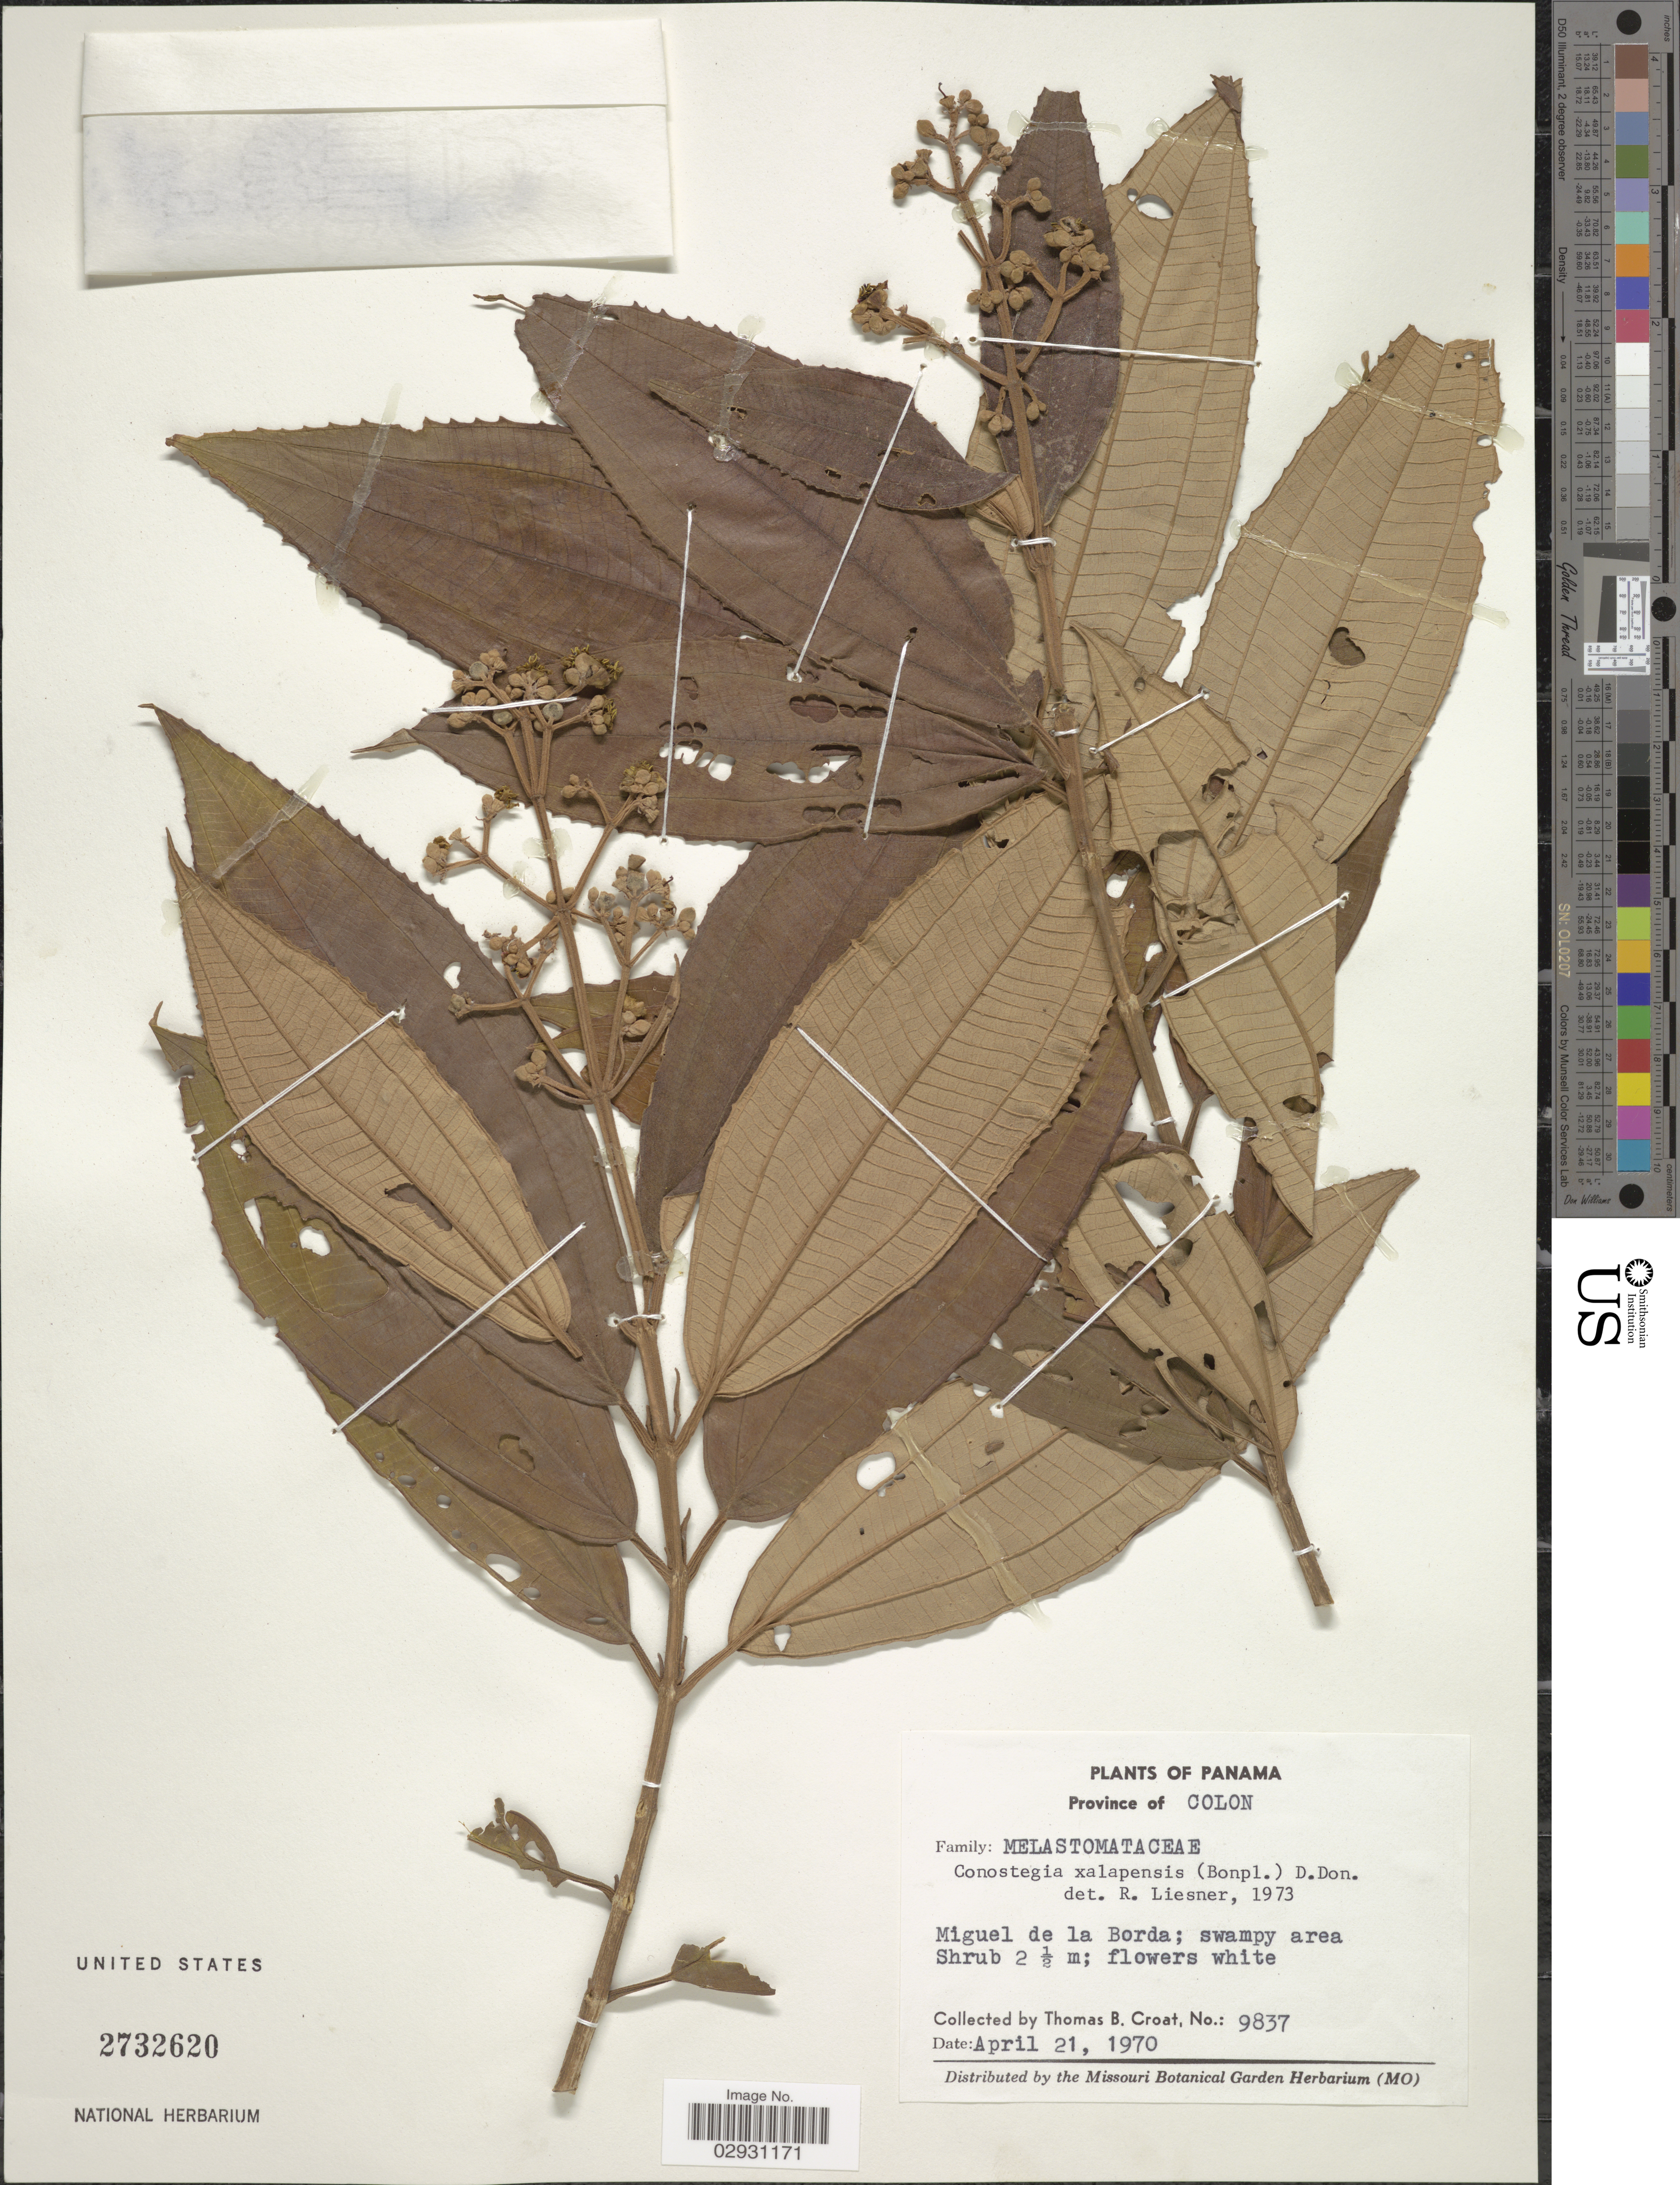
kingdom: Plantae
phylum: Tracheophyta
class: Magnoliopsida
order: Myrtales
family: Melastomataceae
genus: Conostegia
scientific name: Conostegia quadrangularis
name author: Schltdl. ex Steud.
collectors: T. B. Croat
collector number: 9837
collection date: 1970-04-21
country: Panama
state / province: Colón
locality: Miguel de la Borda.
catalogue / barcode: US 2732620